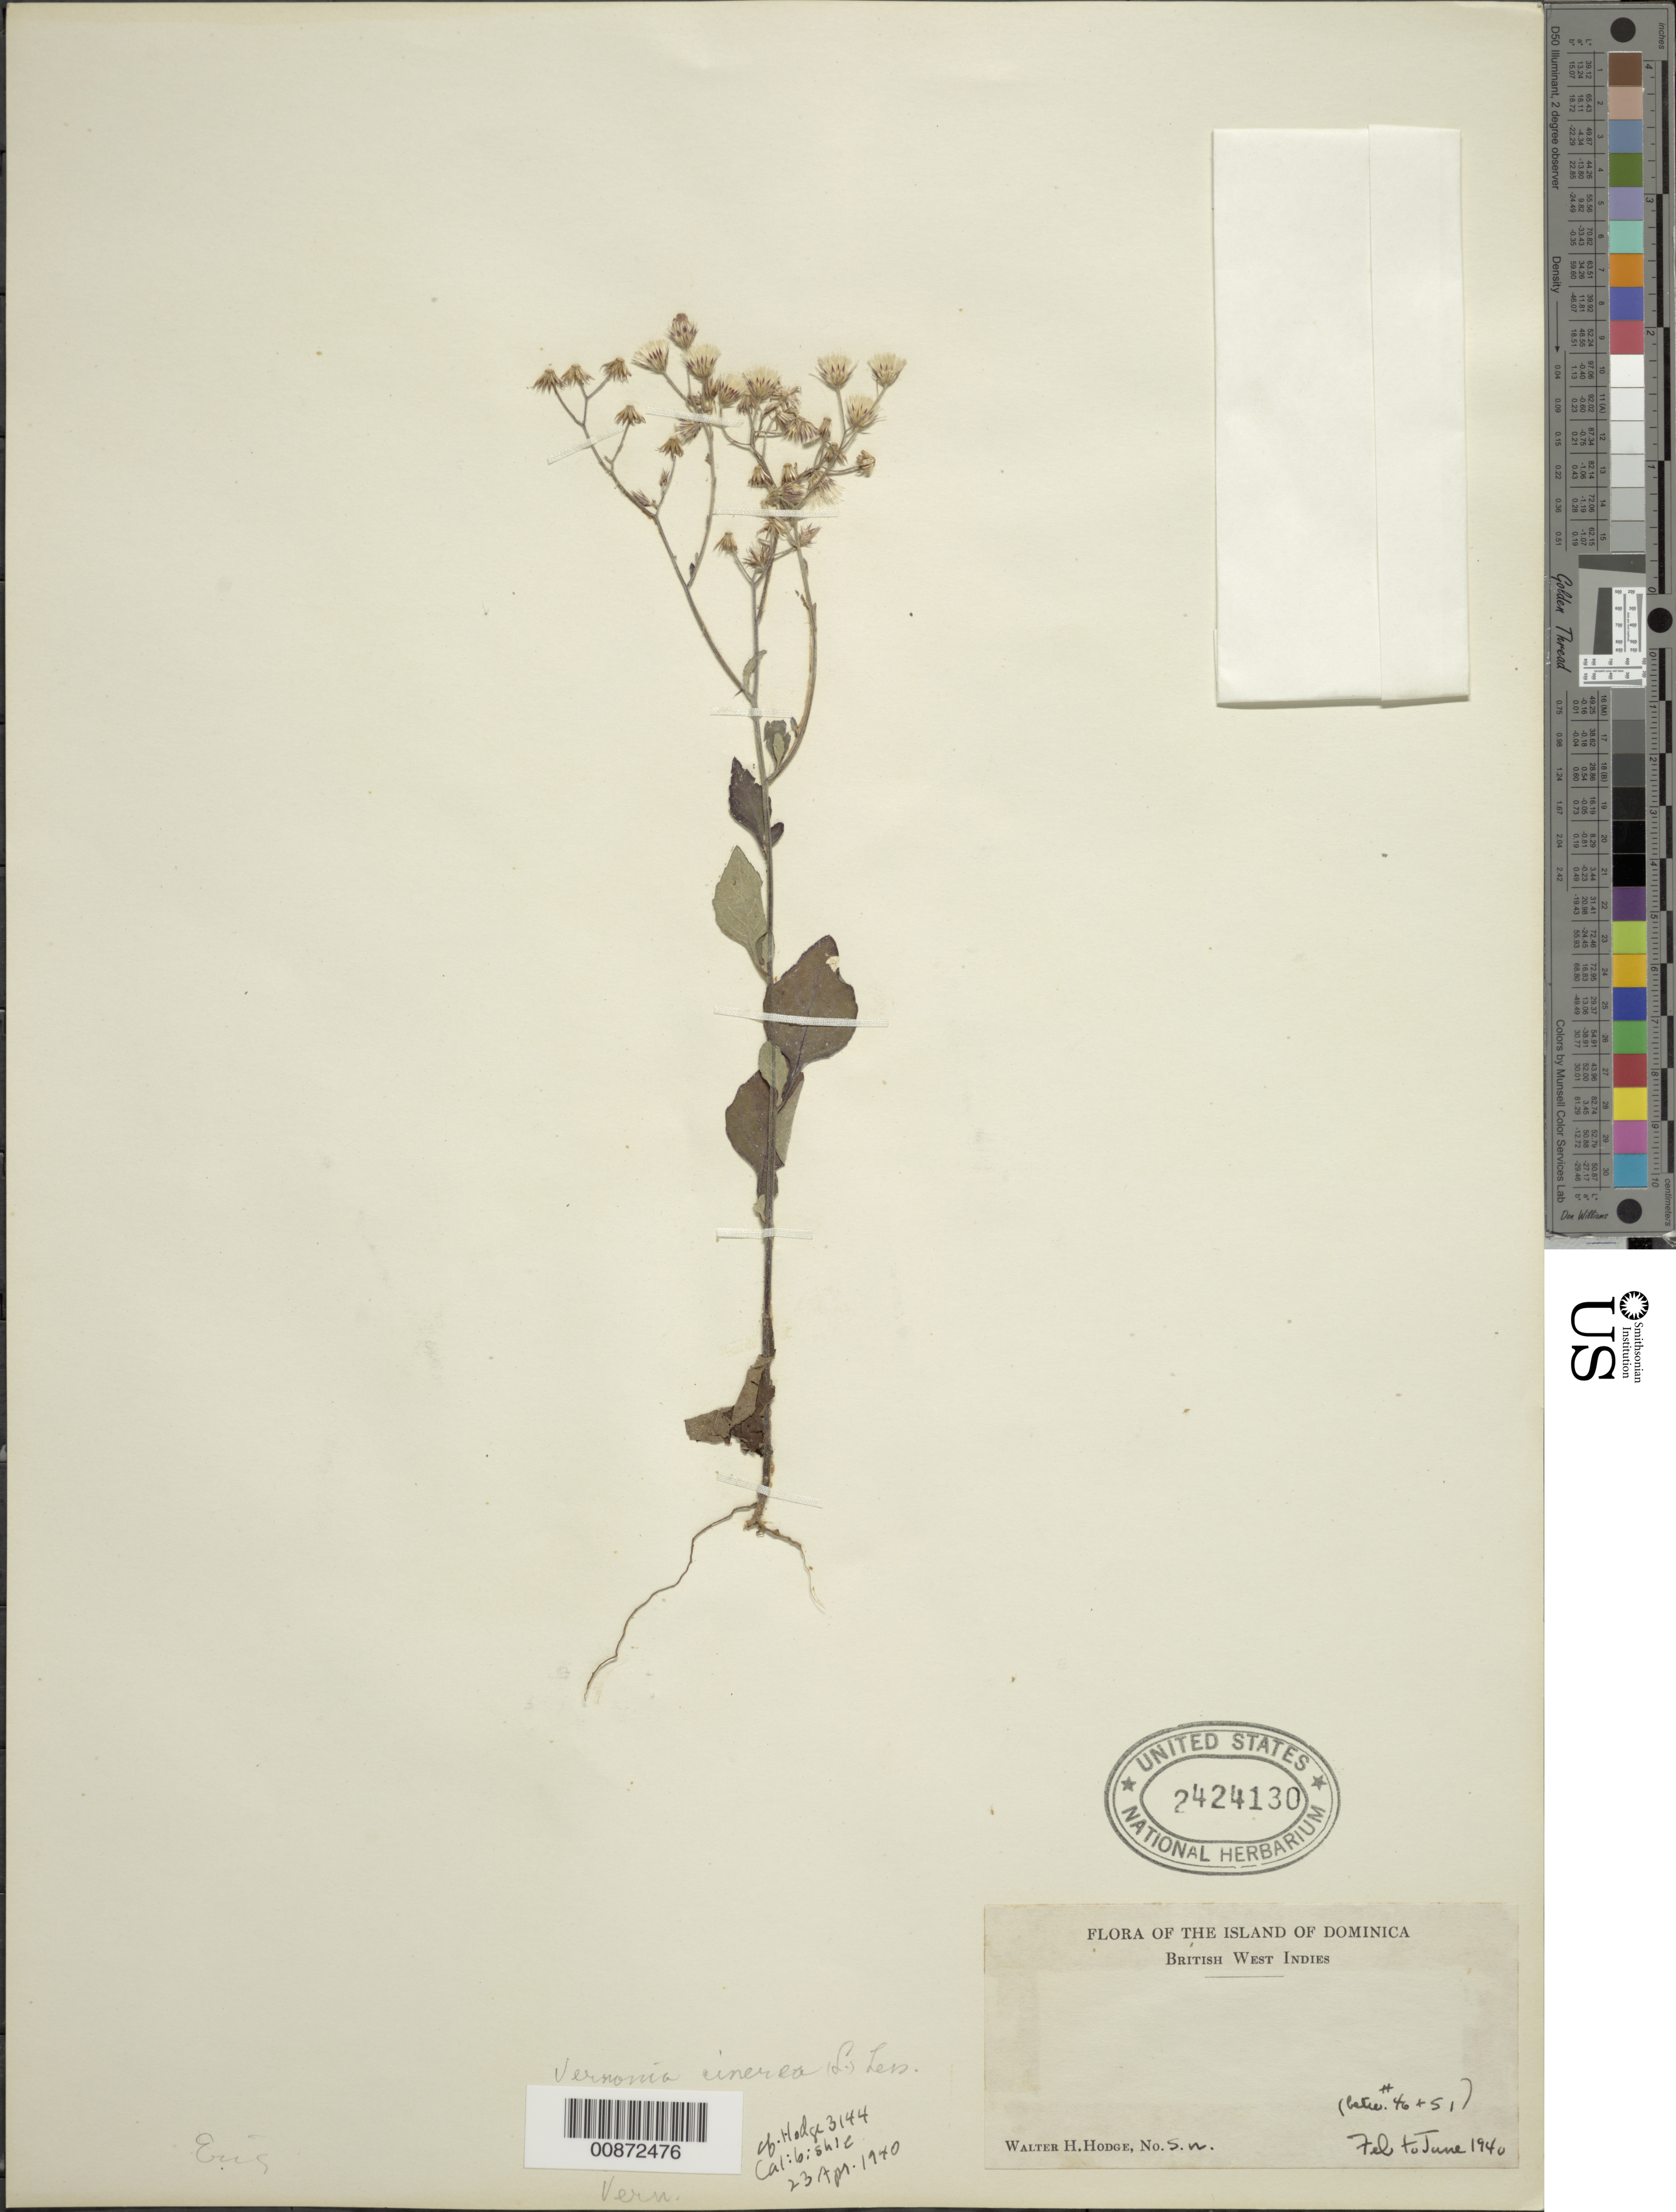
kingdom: Plantae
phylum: Tracheophyta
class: Magnoliopsida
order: Asterales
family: Asteraceae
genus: Cyanthillium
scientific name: Cyanthillium cinereum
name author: (L.) H. Rob.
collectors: W. Hodge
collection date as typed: Feb 1940 to -- Jun 1940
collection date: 1940-02/1940-06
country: Dominica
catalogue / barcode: US 2424130